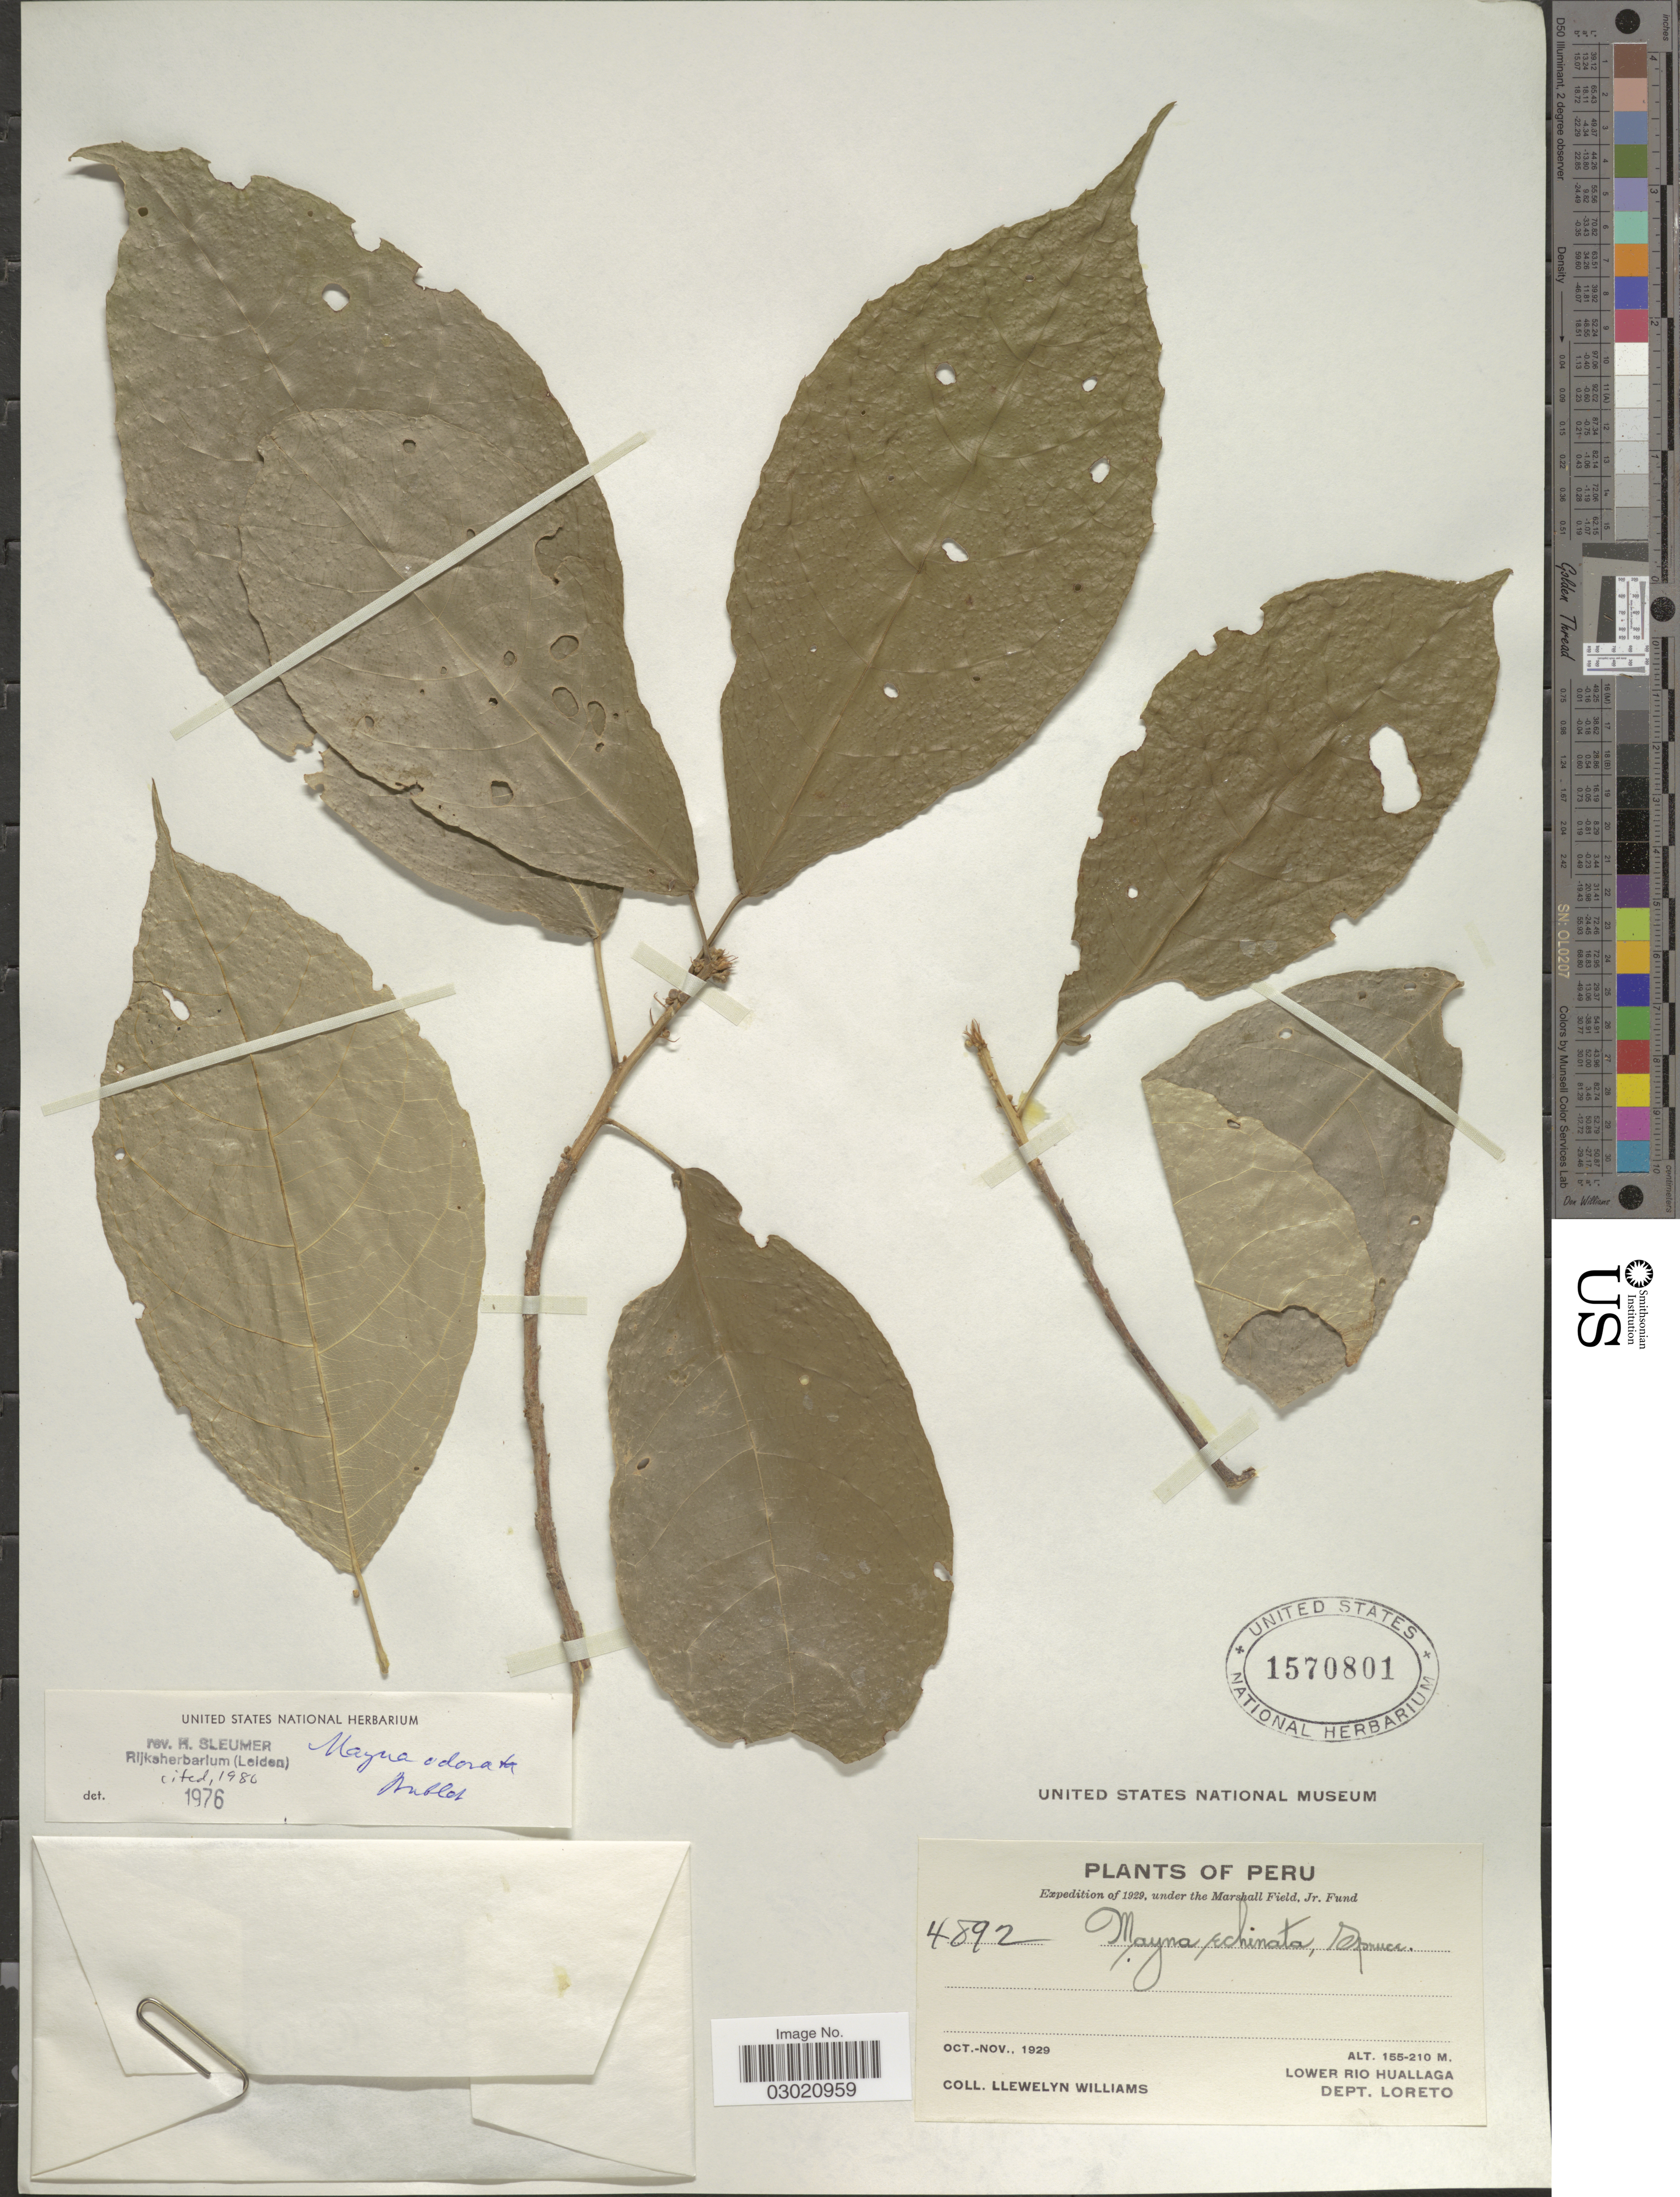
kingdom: Plantae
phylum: Tracheophyta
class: Magnoliopsida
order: Malpighiales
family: Achariaceae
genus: Mayna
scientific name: Mayna odorata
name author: Aubl.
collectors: Ll. Williams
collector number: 4892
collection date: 1929-10/1929-11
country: Peru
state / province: Loreto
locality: Lower Rio Huallaga. Dept. Loreto.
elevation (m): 155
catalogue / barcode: US 1570801